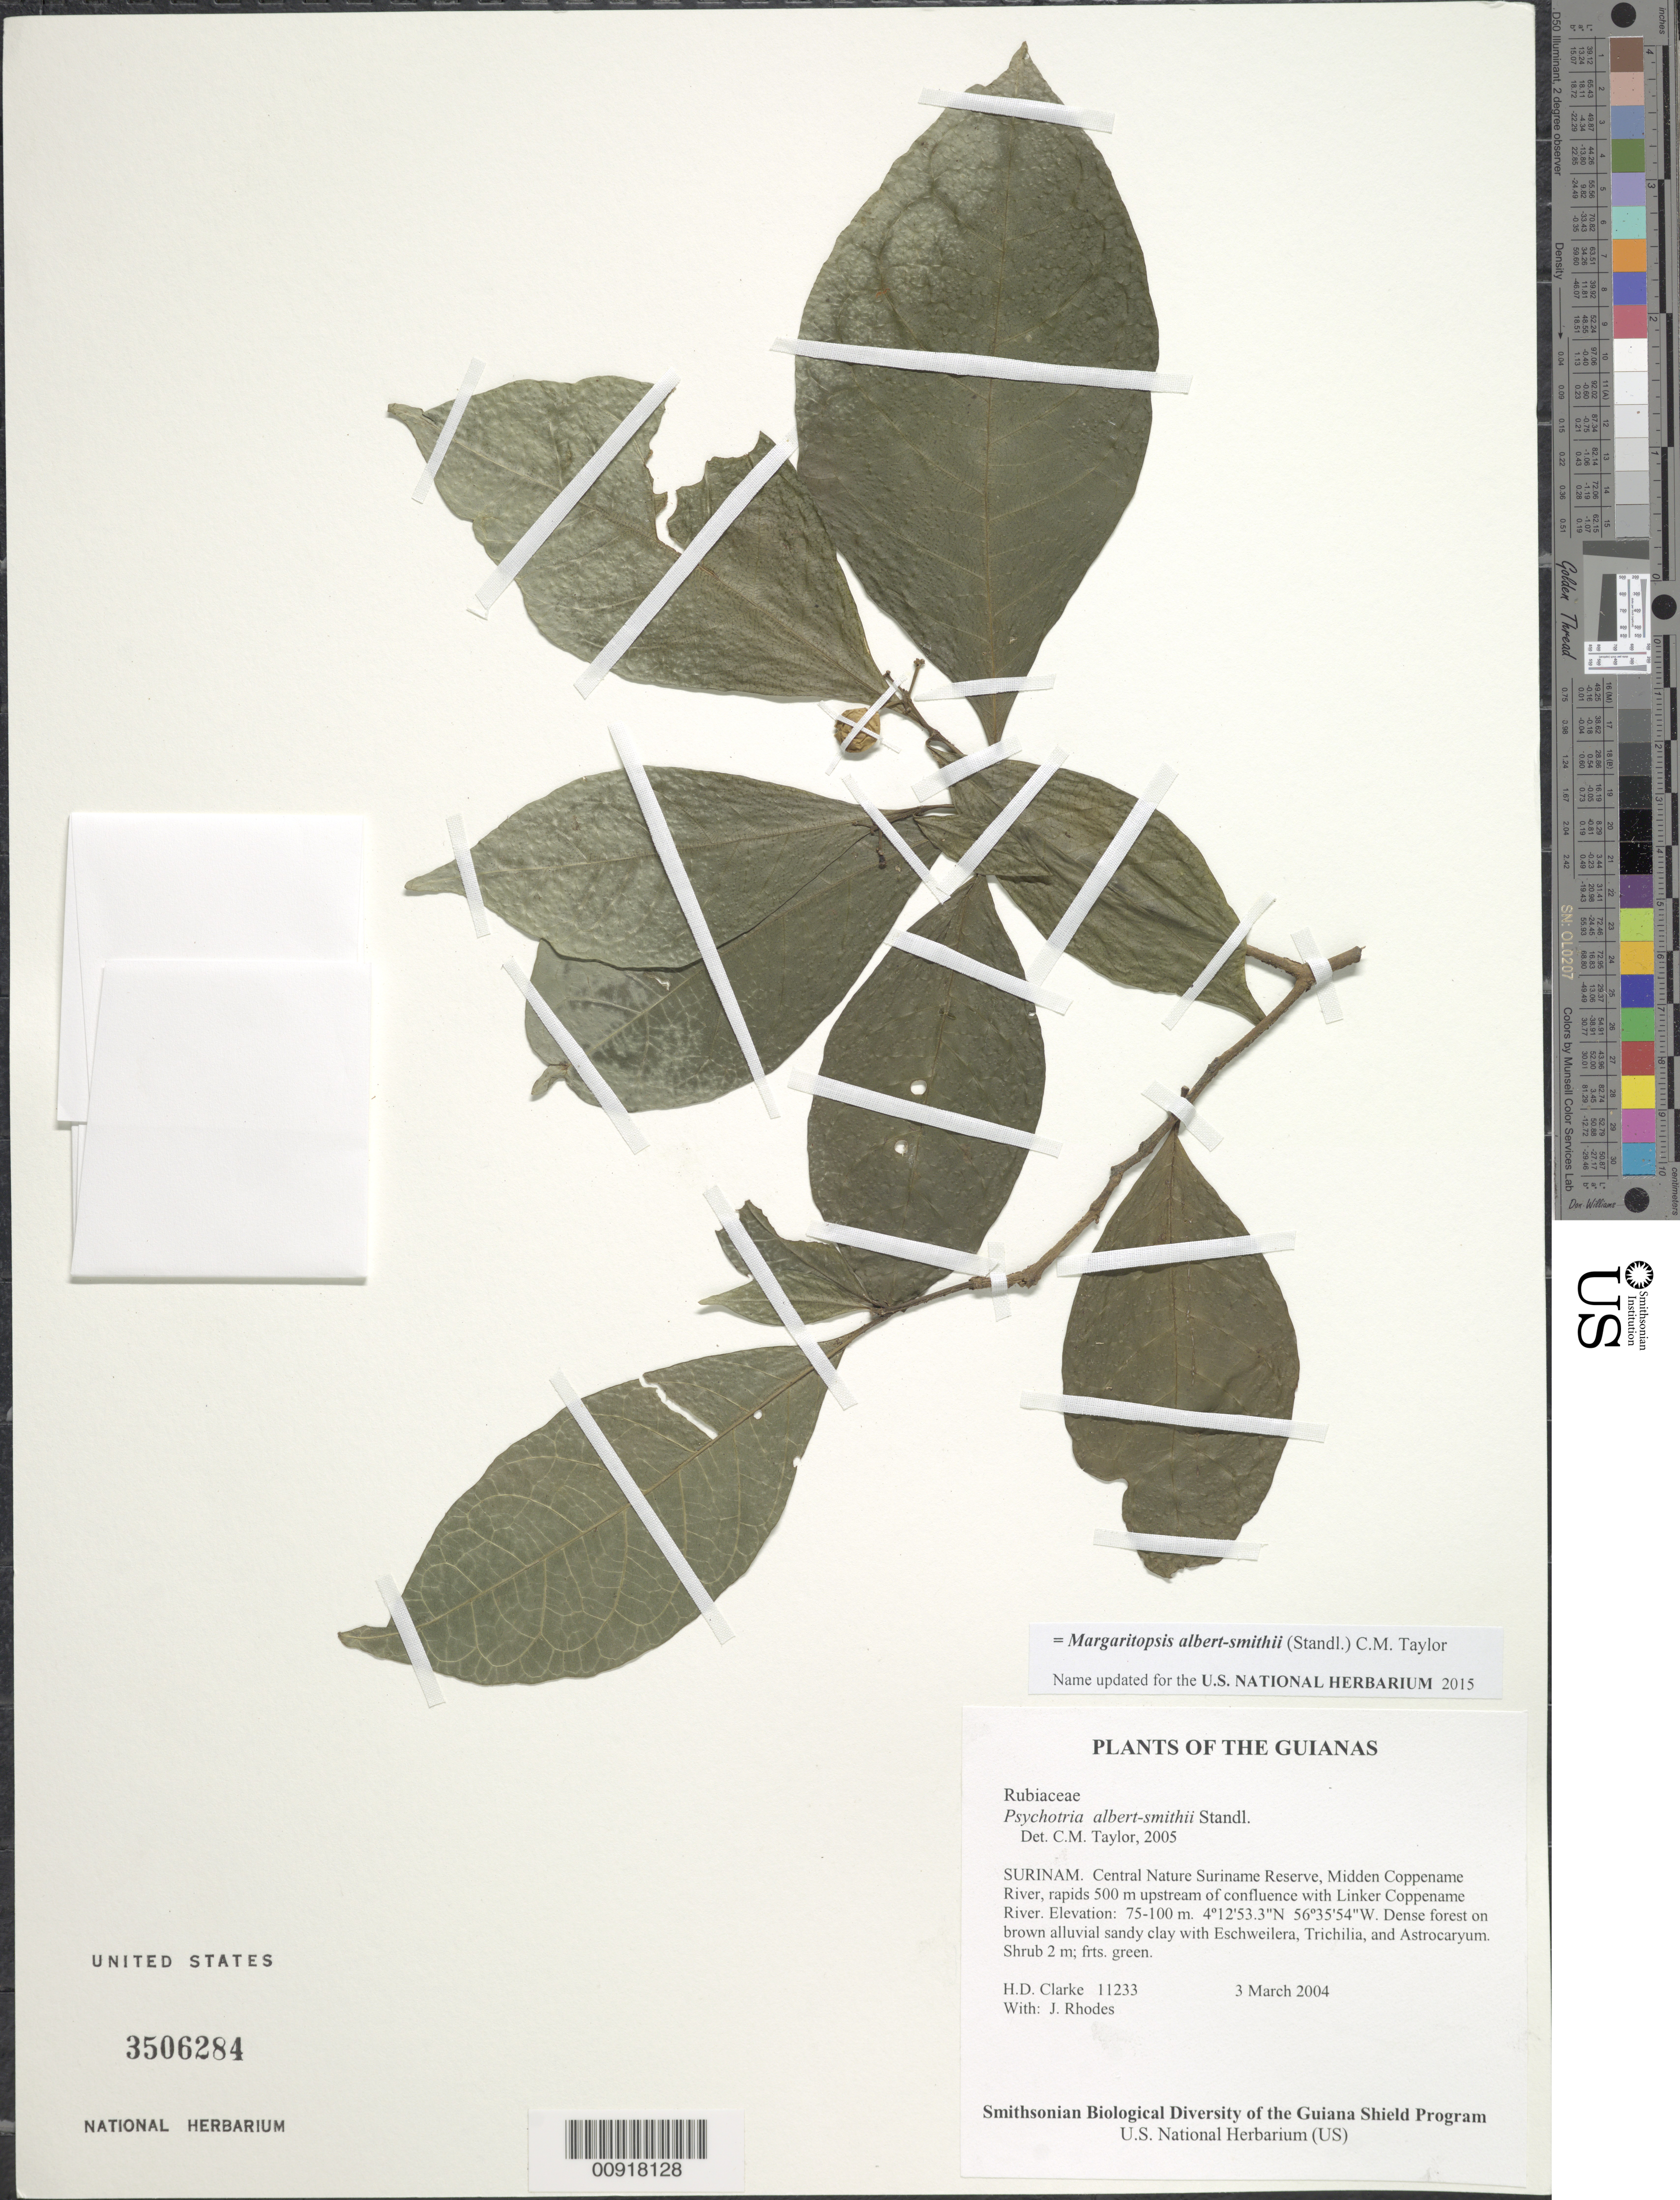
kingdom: Plantae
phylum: Tracheophyta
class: Magnoliopsida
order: Gentianales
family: Rubiaceae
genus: Psychotria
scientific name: Psychotria albert-smithii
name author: Standl.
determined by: Taylor, Charlotte M.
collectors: H. D. Clarke & J. Rhodes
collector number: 11233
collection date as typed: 3 March 2004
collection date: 2004-03-03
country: Suriname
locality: Central Nature Suriname Reserve, Midden Coppename River, rapids 500 m upstream of confluence with Linker Coppename River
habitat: Dense forest on brown alluvial sandy clay with Eschweilera, Trichilia, and Astrocaryum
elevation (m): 75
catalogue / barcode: US 3506284